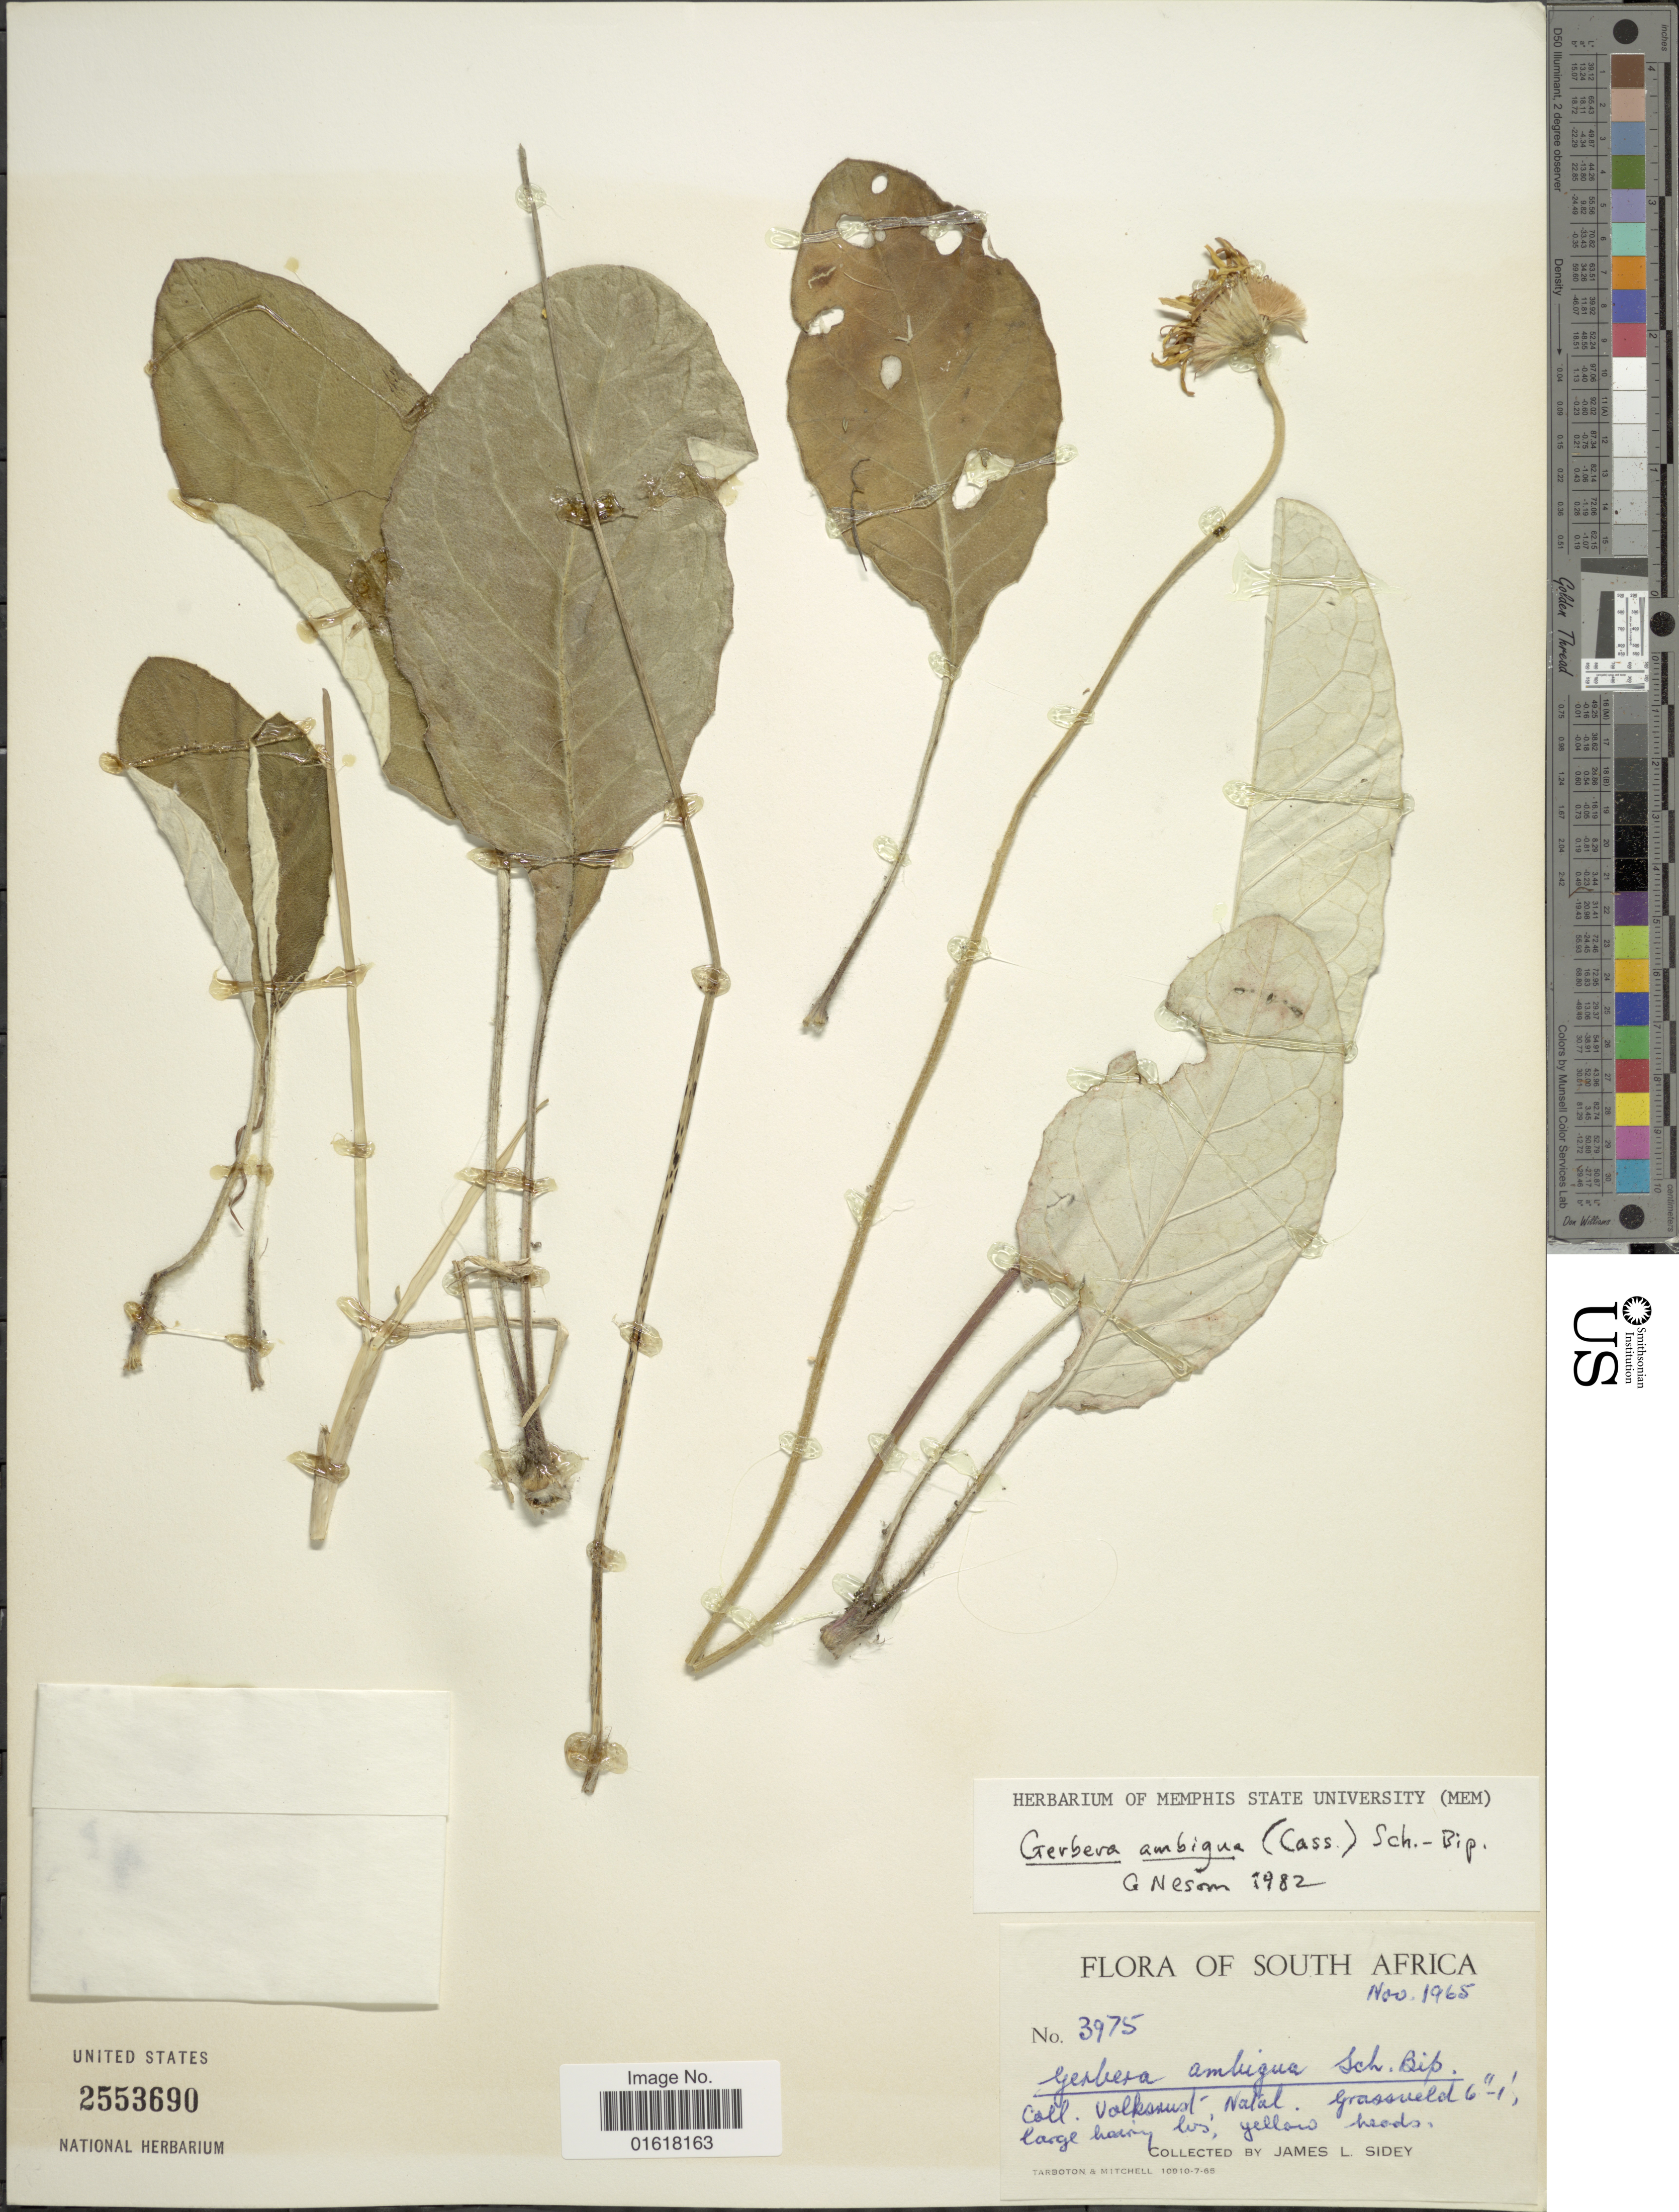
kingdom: Plantae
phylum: Tracheophyta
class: Magnoliopsida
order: Asterales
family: Asteraceae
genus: Gerbera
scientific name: Gerbera ambigua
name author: (Cass.) Sch. Bip.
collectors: J. L. Sidey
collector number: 3975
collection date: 1965-11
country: South Africa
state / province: KwaZulu-Natal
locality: Volksrust, Natal. Grassveld 6 inches -1 foot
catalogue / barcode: US 2553690